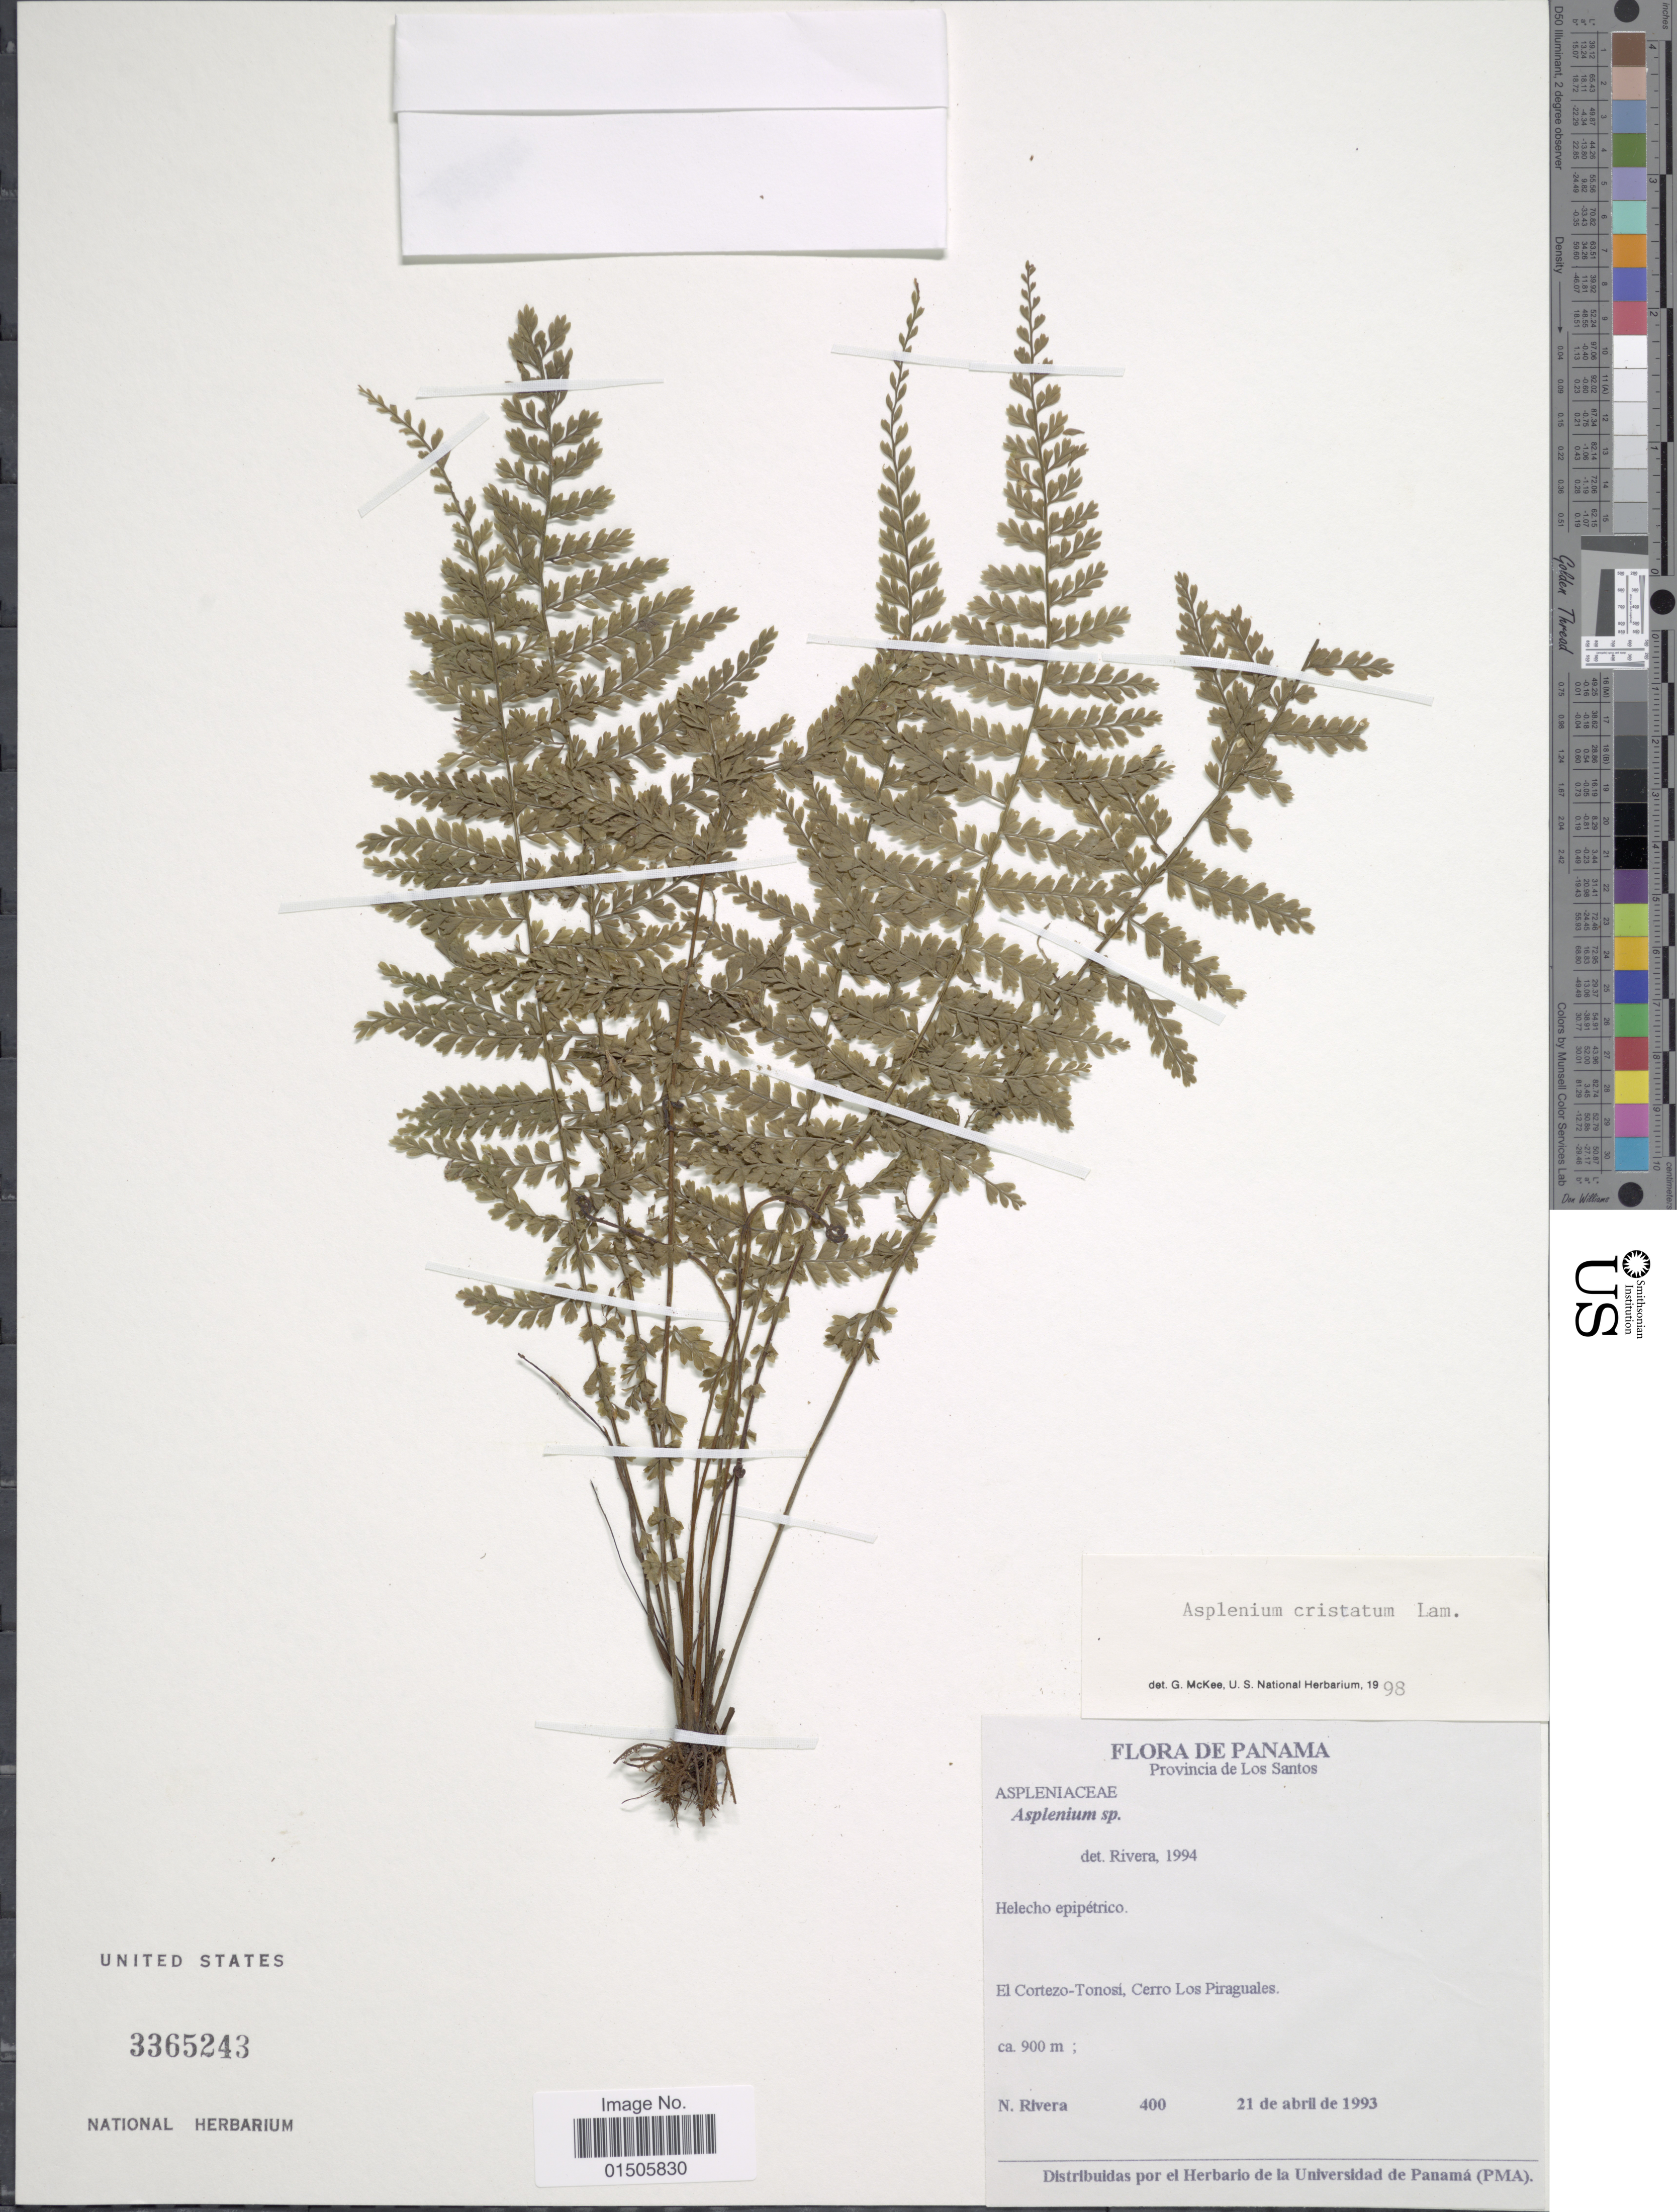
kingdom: Plantae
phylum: Tracheophyta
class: Polypodiopsida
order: Polypodiales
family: Aspleniaceae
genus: Asplenium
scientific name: Asplenium cristatum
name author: Lam.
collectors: N. Rivera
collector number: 400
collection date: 1993-04-21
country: Panama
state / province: Los Santos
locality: Helecho epipetrico, El Cortezo Tonosi, Cerro Los Piraguales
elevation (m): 900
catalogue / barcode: US 3365243